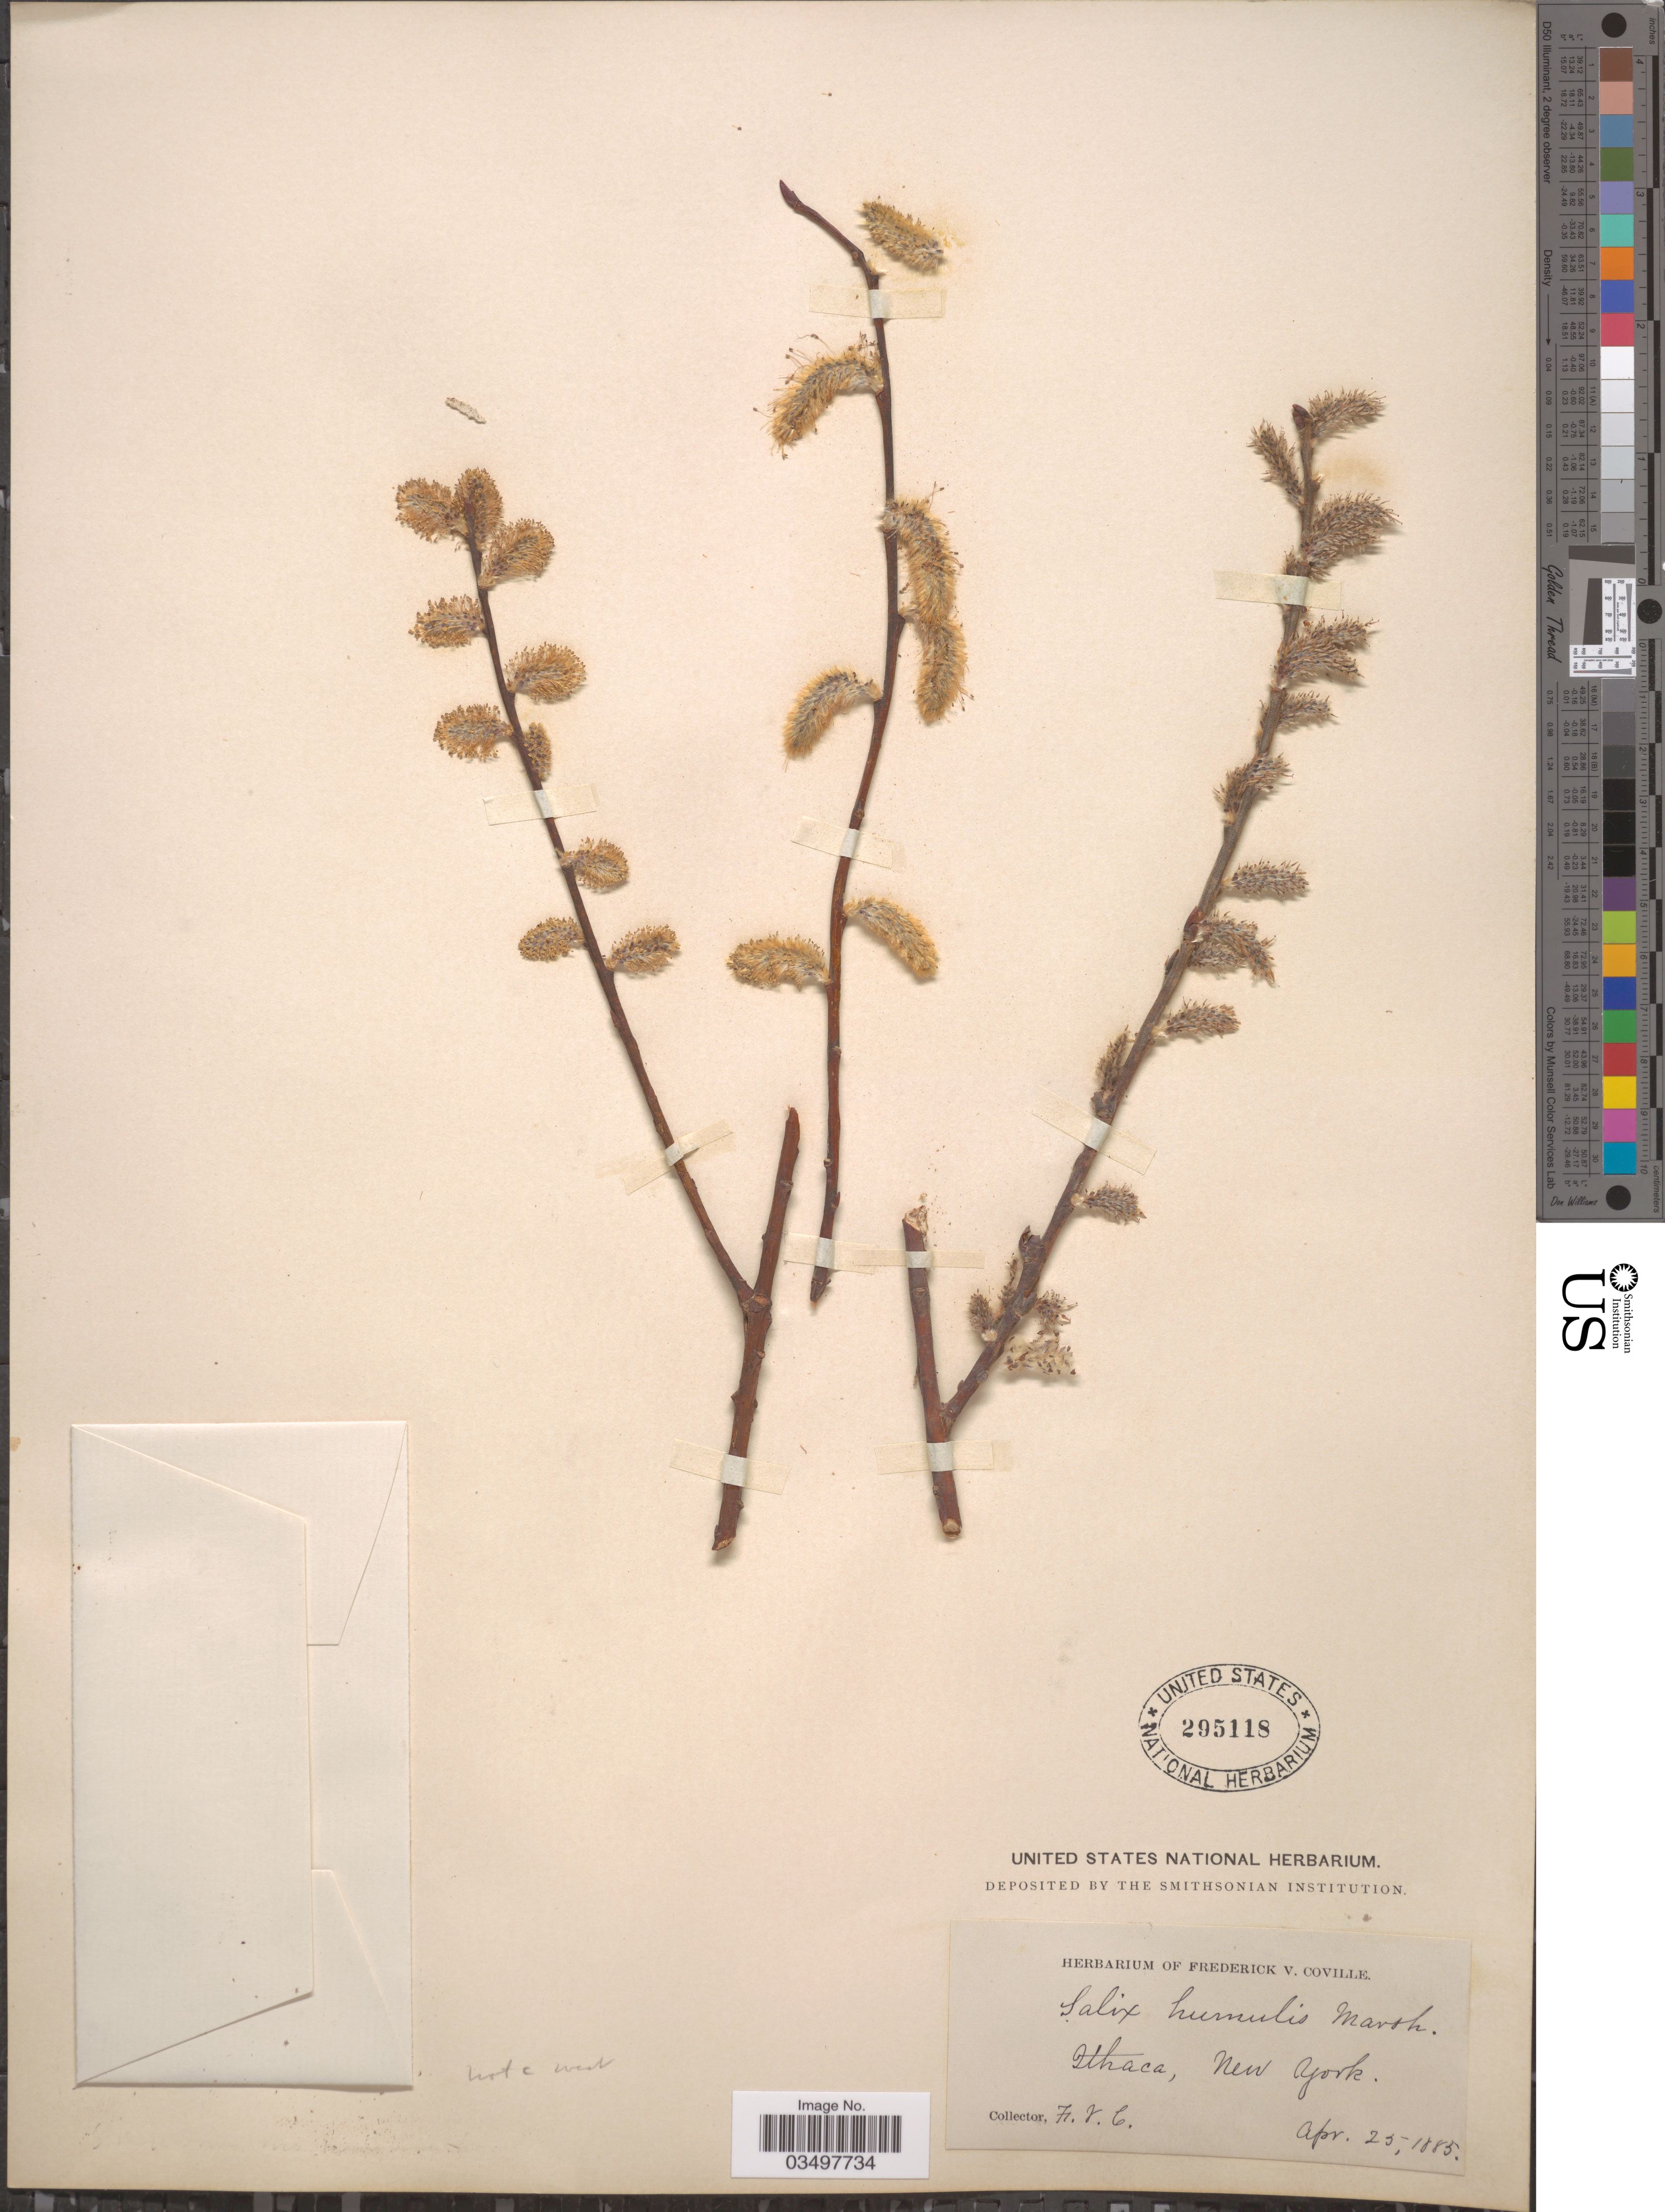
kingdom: Plantae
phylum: Tracheophyta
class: Magnoliopsida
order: Malpighiales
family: Salicaceae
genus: Salix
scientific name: Salix humilis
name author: Marshall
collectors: F. V. Coville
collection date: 1885-04-25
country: United States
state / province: New York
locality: Ithaca.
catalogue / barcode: US 295118